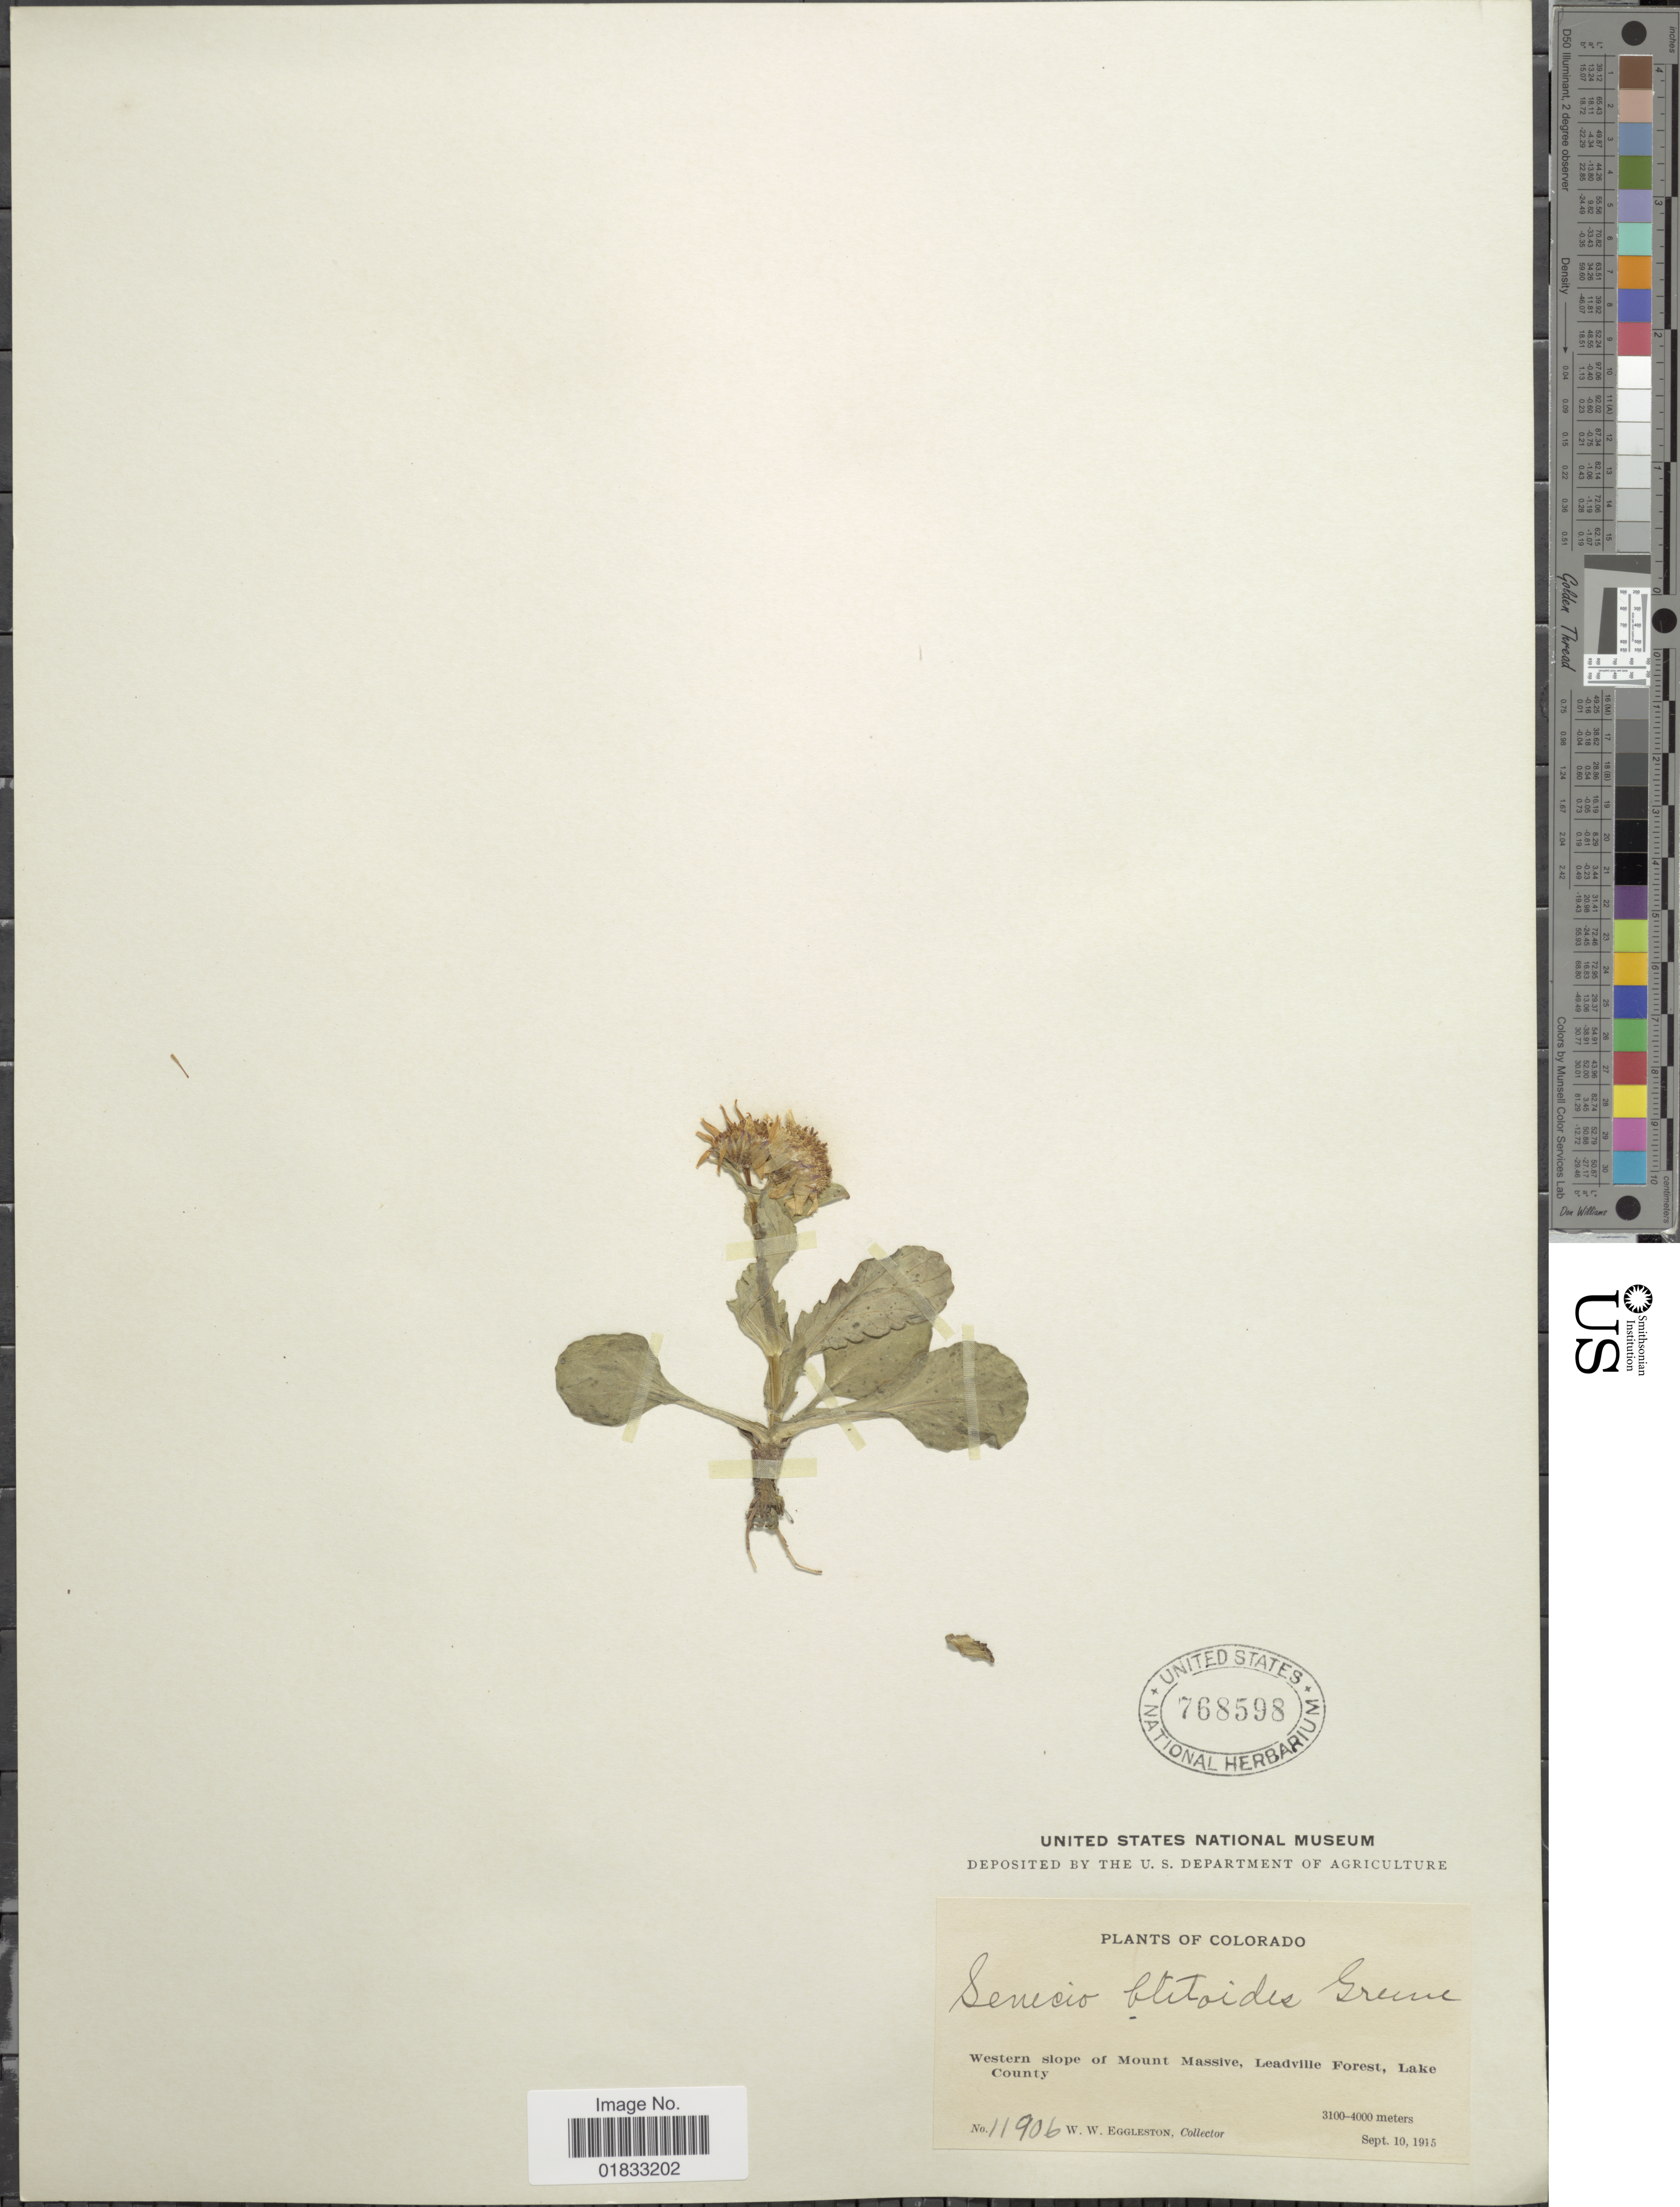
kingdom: Plantae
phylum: Tracheophyta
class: Magnoliopsida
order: Asterales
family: Asteraceae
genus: Senecio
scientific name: Senecio fremontii var. blitoides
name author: (Greene) Cronq.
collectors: W. W. Eggleston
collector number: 11906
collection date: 1915-09-10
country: United States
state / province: Colorado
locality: Western slope of Mount Massive, Leadville Forest, Lake County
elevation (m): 3100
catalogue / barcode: US 768598